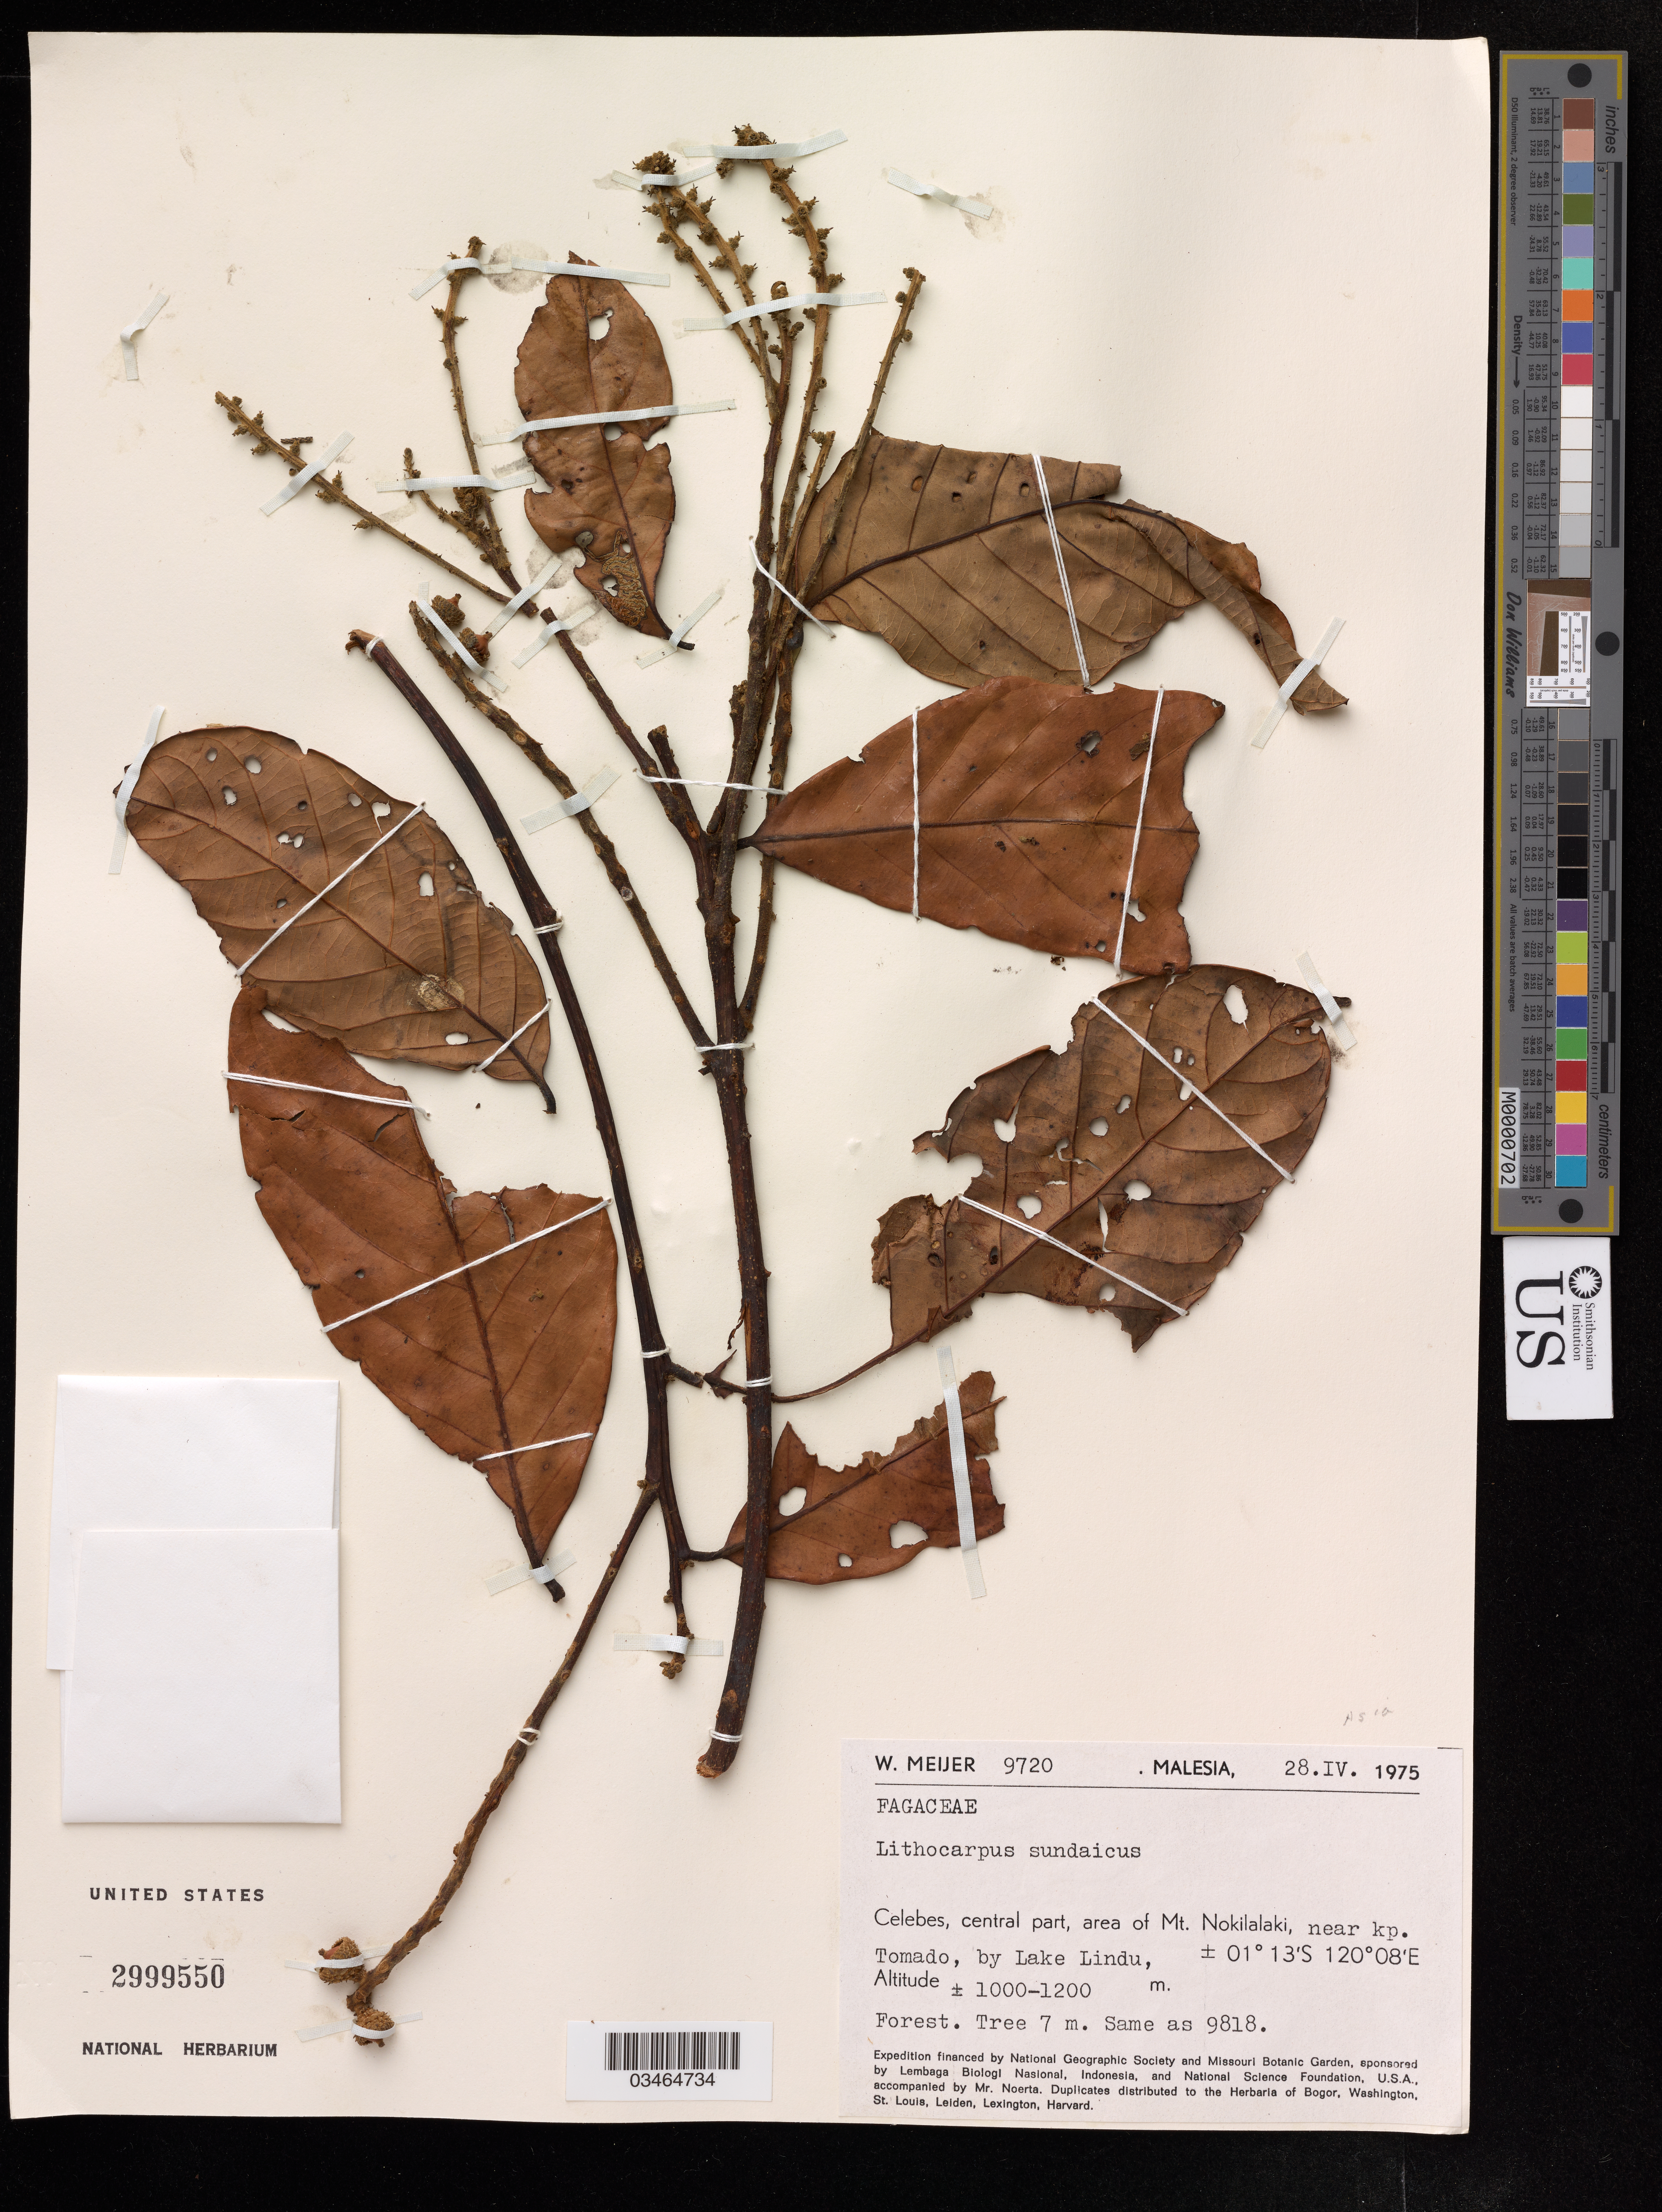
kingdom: Plantae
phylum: Tracheophyta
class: Magnoliopsida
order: Fagales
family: Fagaceae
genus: Lithocarpus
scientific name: Lithocarpus sundaicus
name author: (Blume) Rehder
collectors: W. Meijer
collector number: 9720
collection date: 1975-04-28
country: Indonesia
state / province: Sulawesi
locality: Celebes, central part, area of Mt. Nokilalaki, near kp. Tomado, by Lake Lindu.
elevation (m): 305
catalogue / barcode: US 2999550